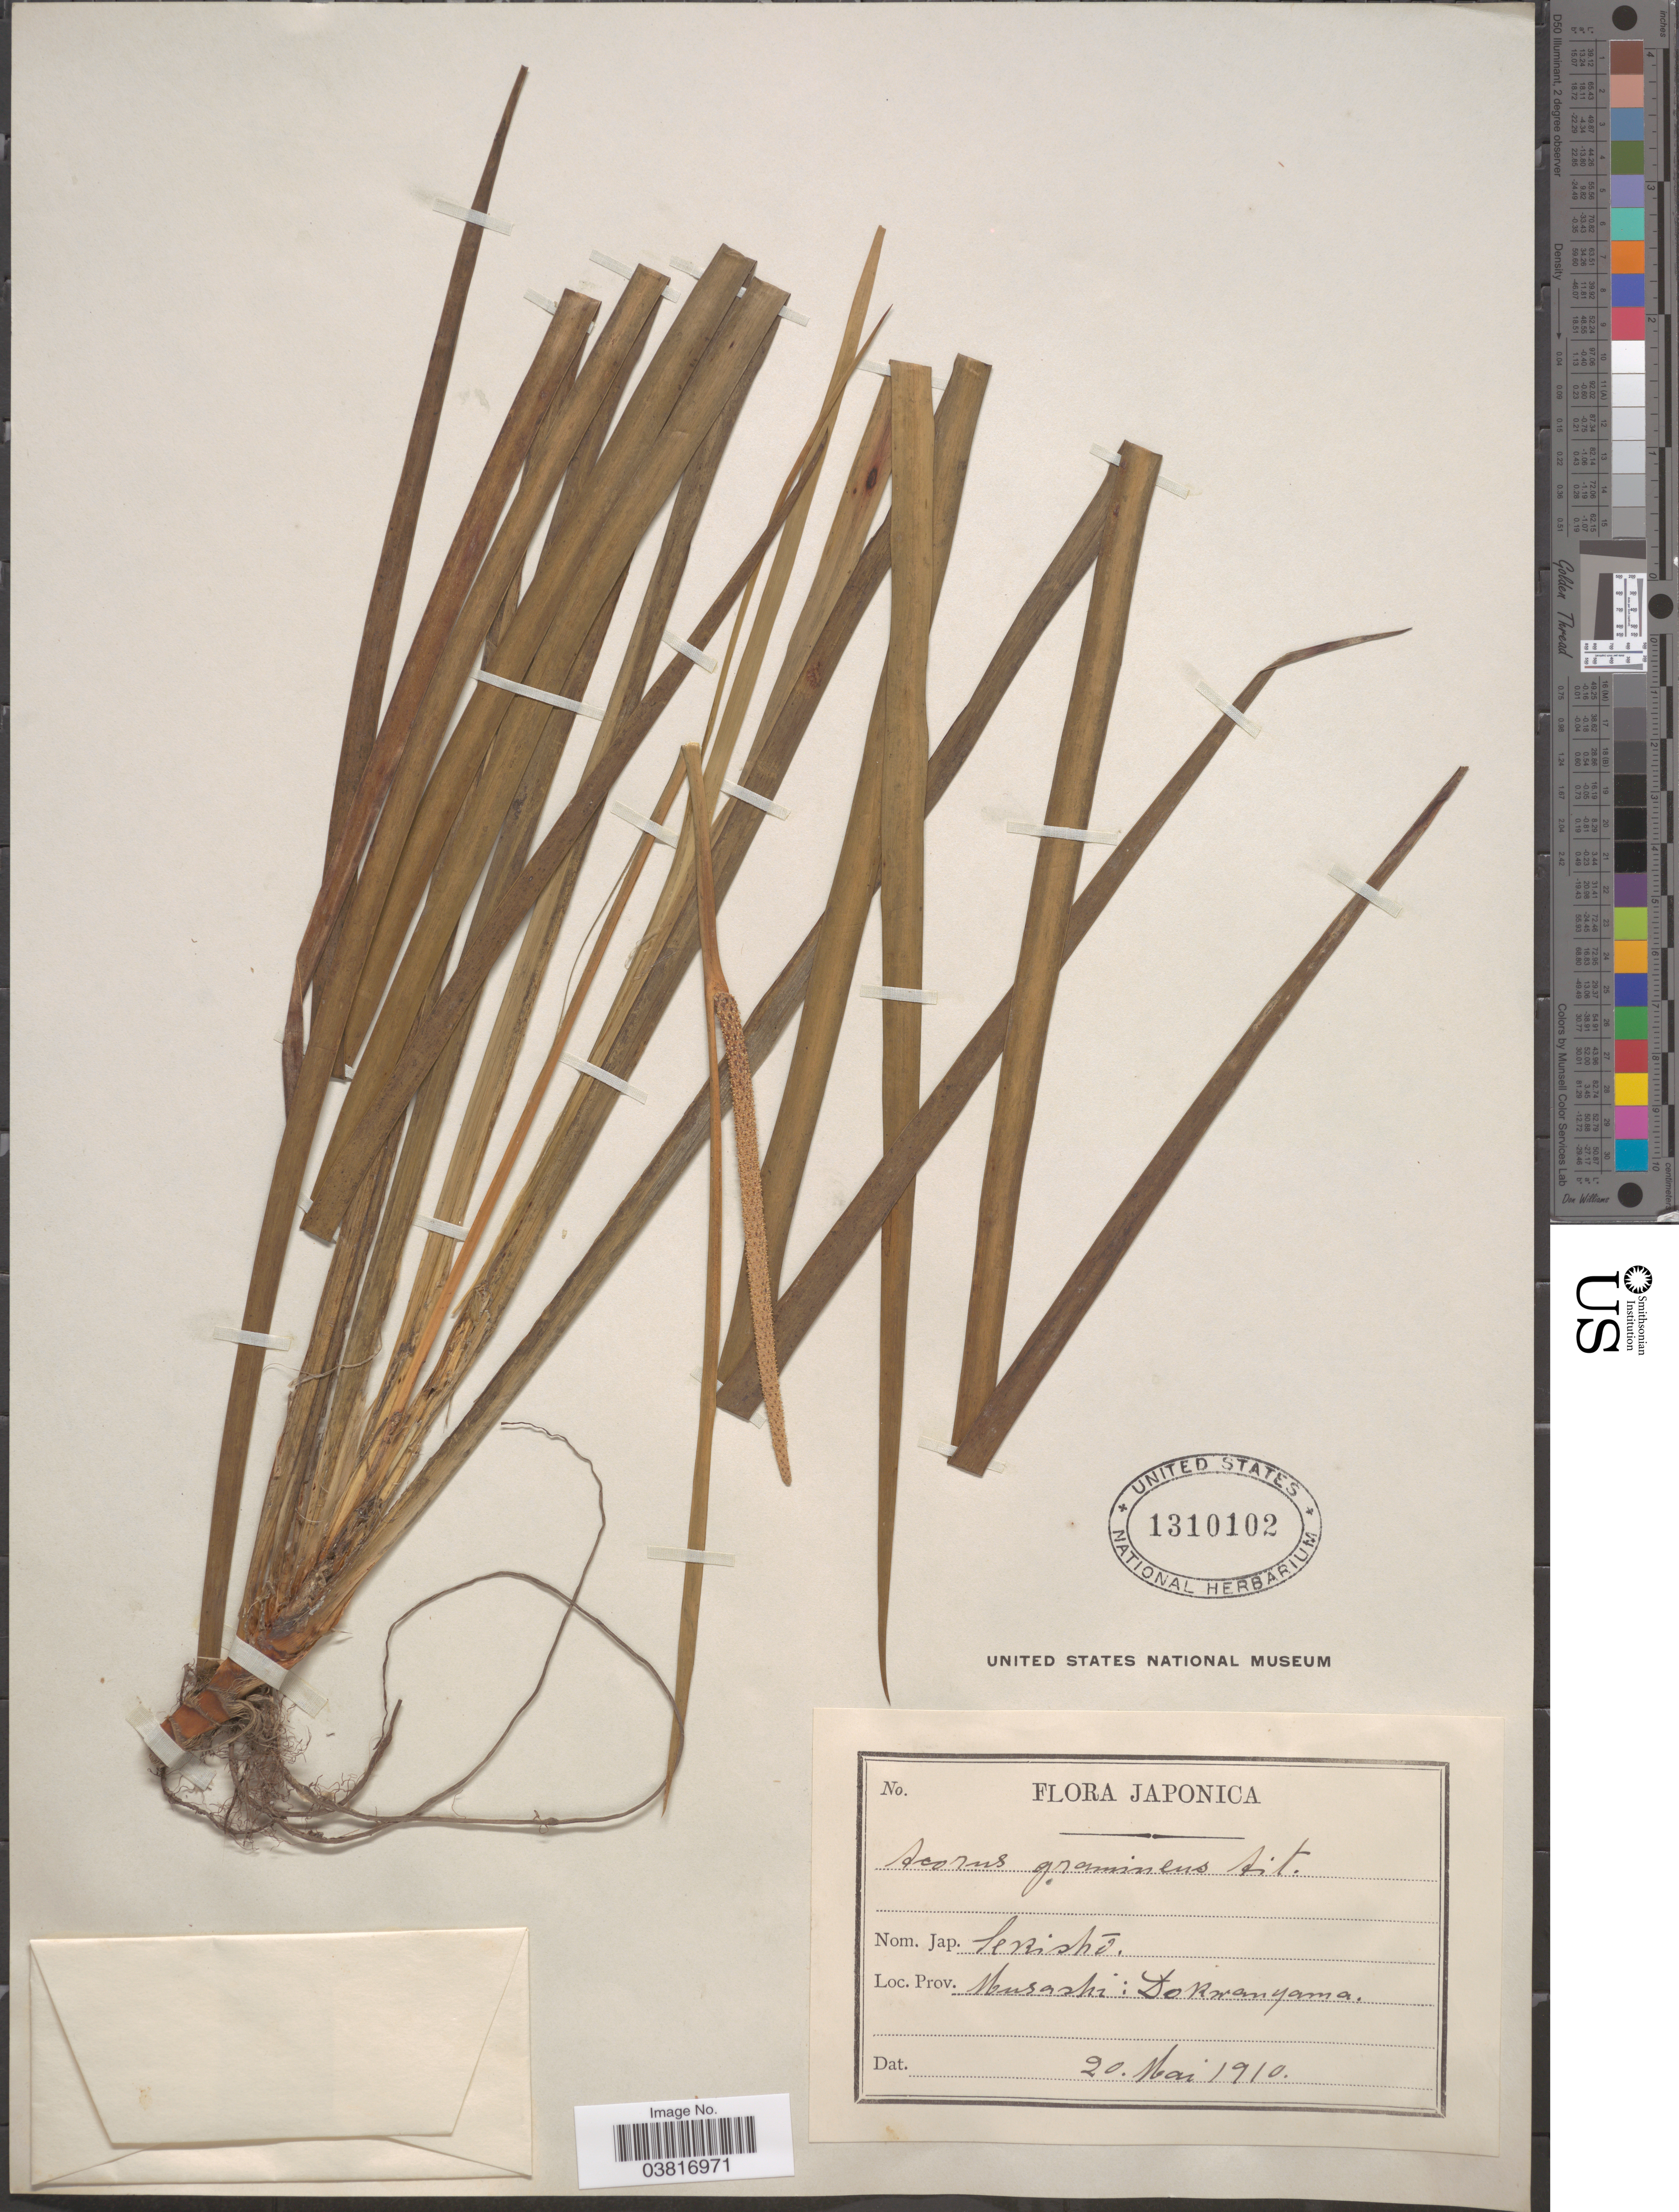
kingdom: Plantae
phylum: Tracheophyta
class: Liliopsida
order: Acorales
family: Acoraceae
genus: Acorus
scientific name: Acorus gramineus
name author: Sol. ex Aiton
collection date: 1910-05-20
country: Japan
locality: Prov. Musashi: Dokwanyama.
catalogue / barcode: US 1310102